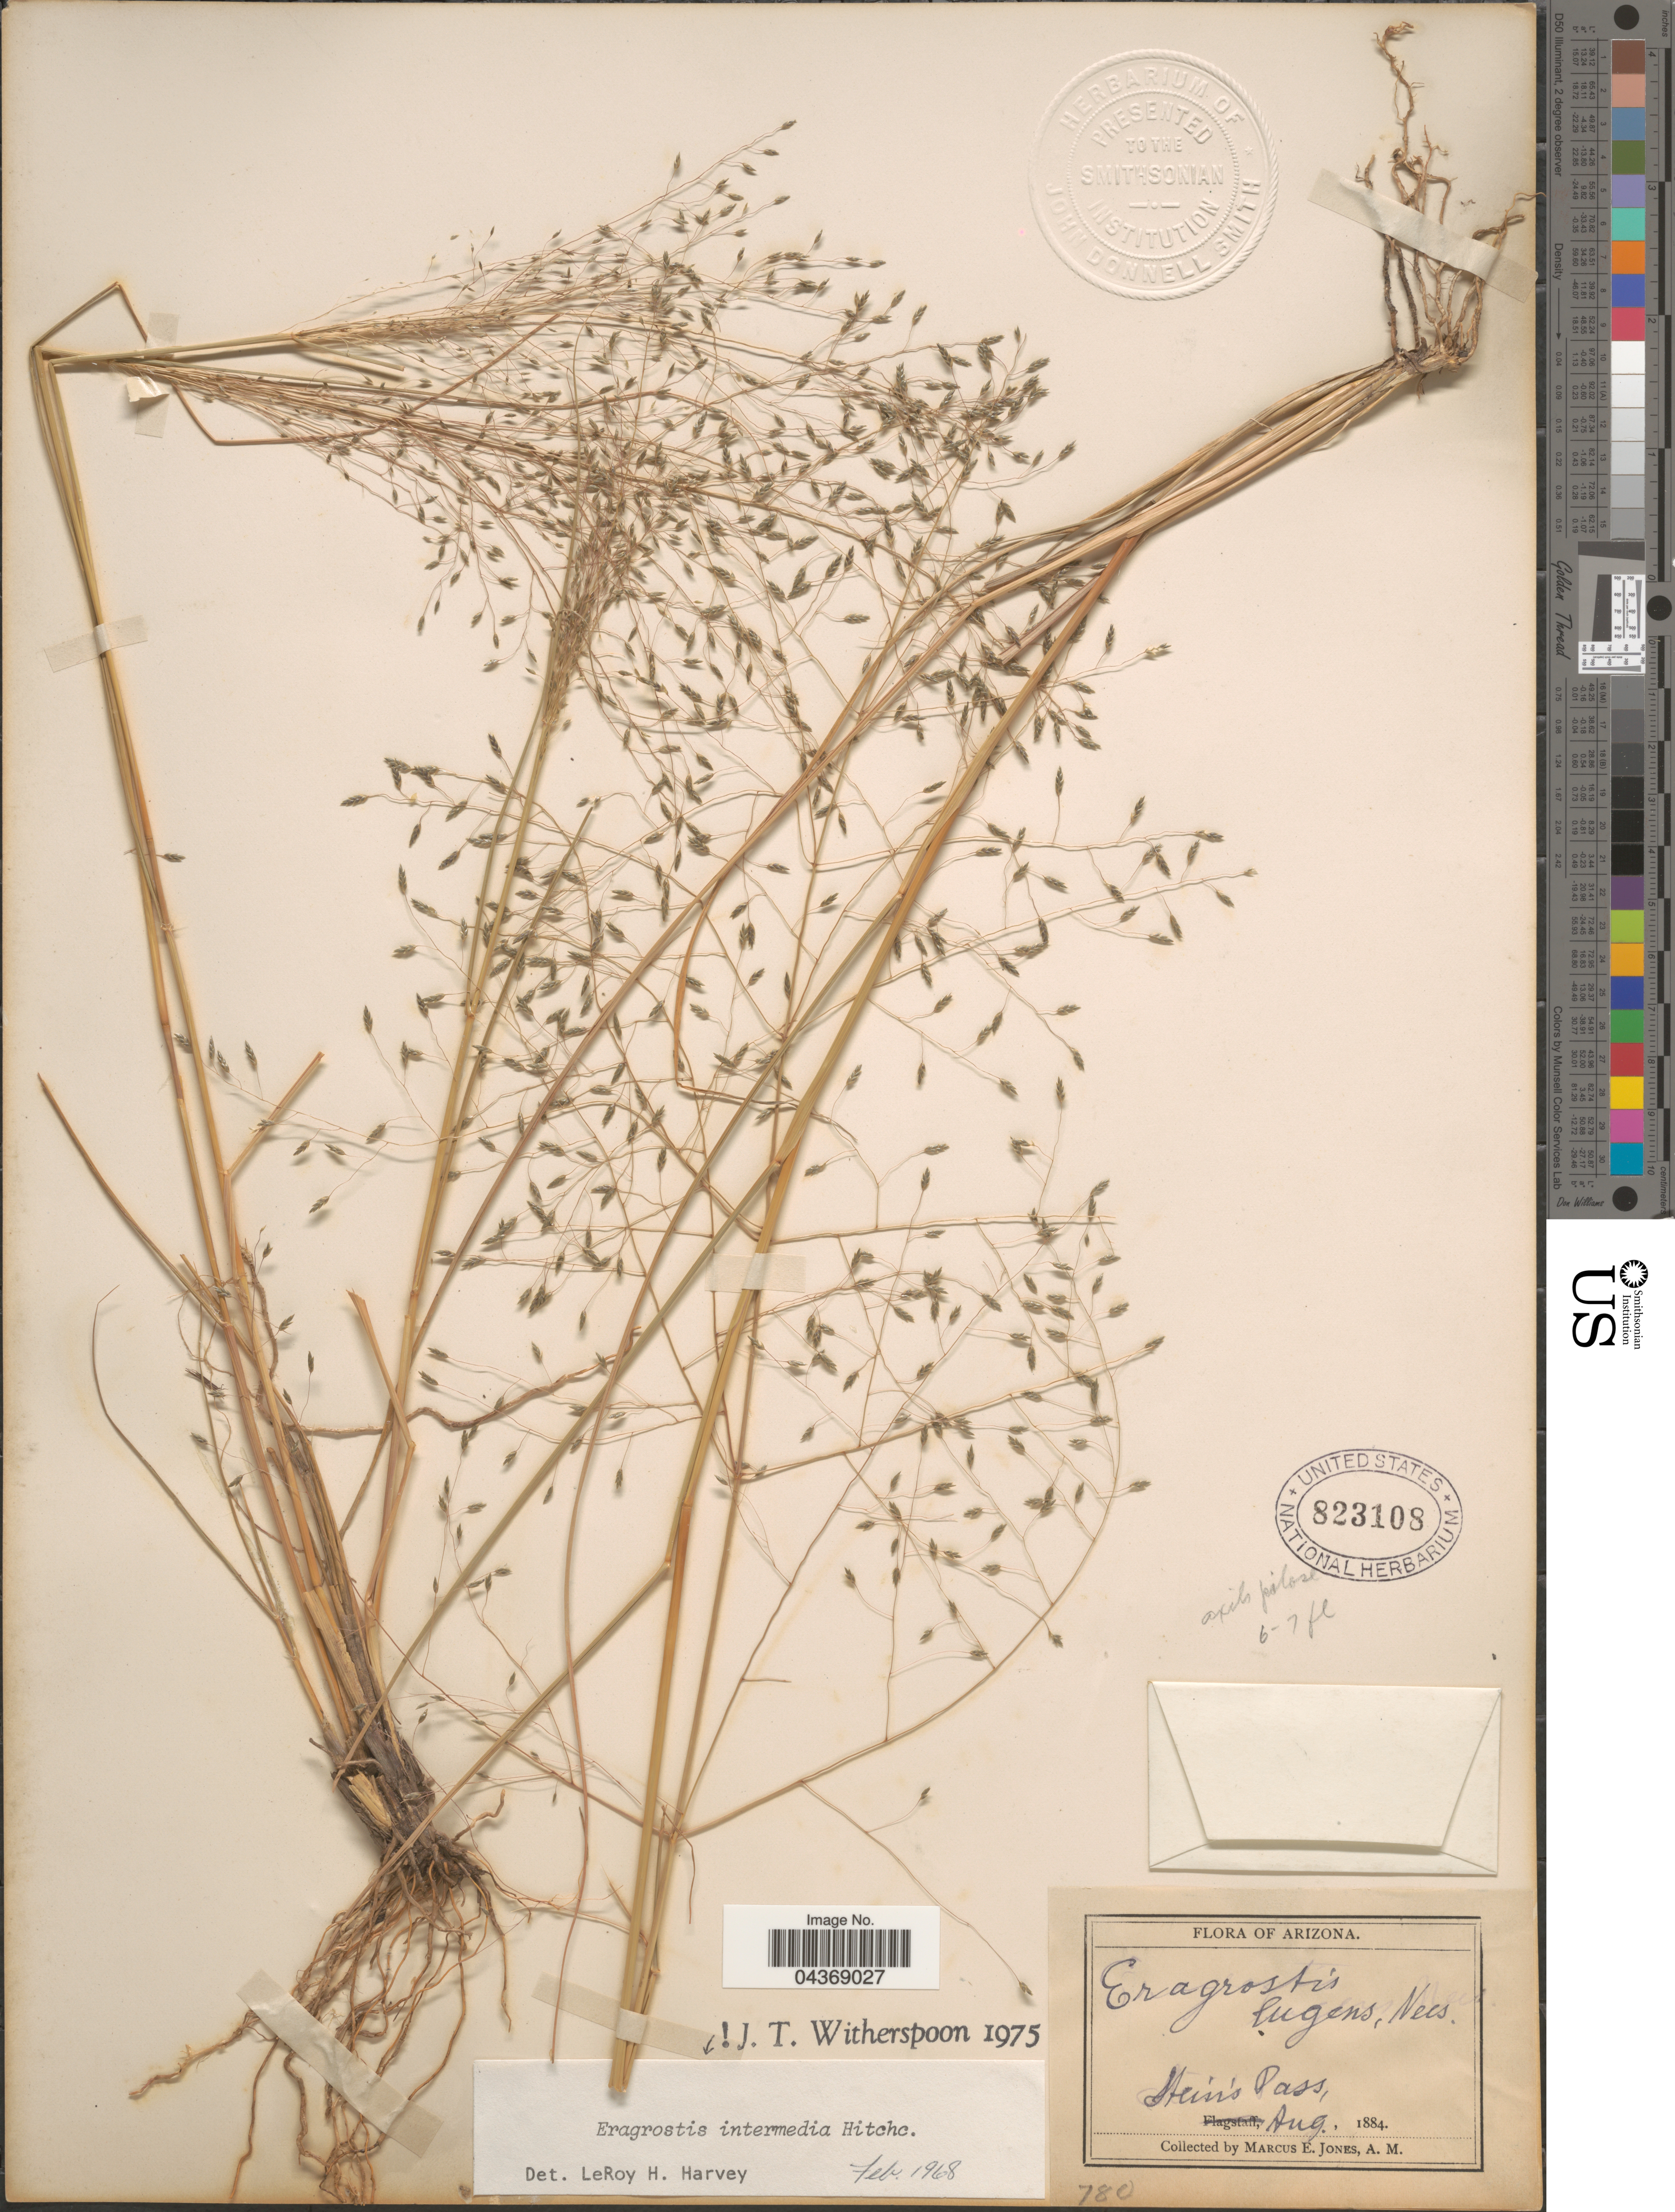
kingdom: Plantae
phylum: Tracheophyta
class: Liliopsida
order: Poales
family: Poaceae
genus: Eragrostis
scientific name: Eragrostis intermedia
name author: Hitchc.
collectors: M. E. Jones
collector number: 780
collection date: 1884-08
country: United States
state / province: Arizona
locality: Stein's Pass.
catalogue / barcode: US 823108